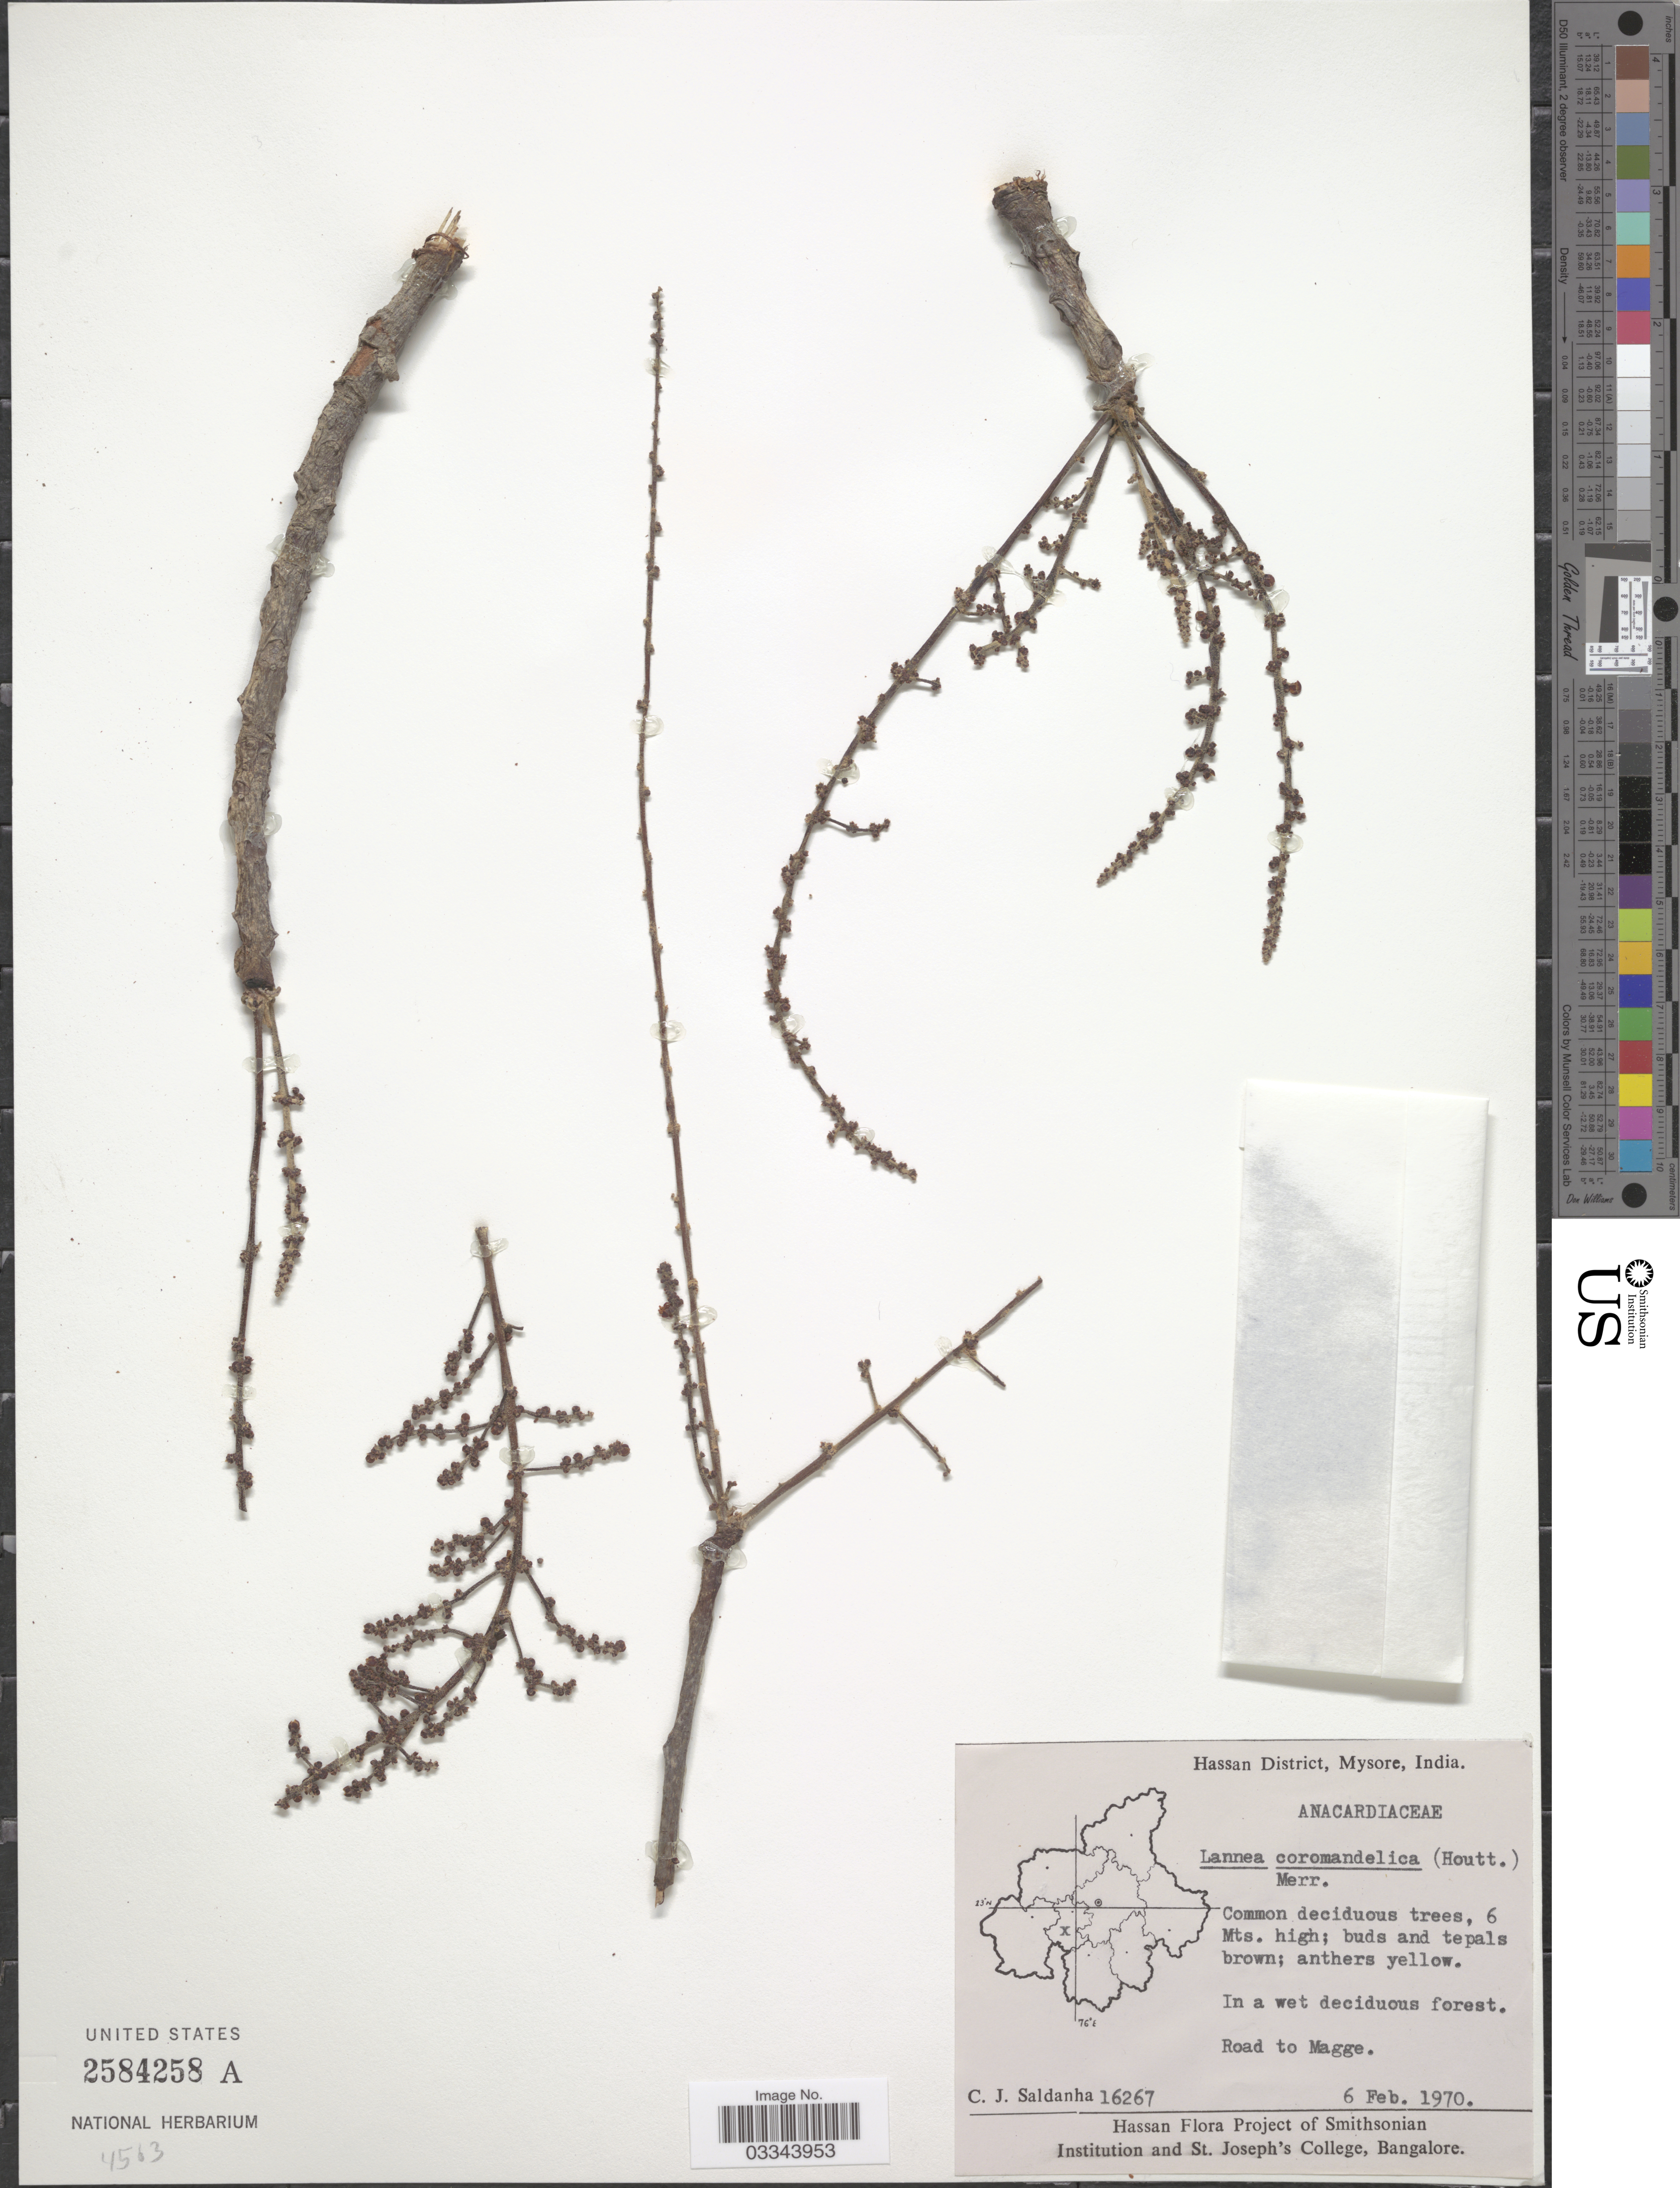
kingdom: Plantae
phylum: Tracheophyta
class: Magnoliopsida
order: Sapindales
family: Anacardiaceae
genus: Lannea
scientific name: Lannea coromandelica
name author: (Houtt.) Merr.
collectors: C. J. Saldanha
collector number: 16267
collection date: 1970-02-06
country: India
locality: Hassan District, Mysore, Road to Magge.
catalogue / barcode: US 2584258A